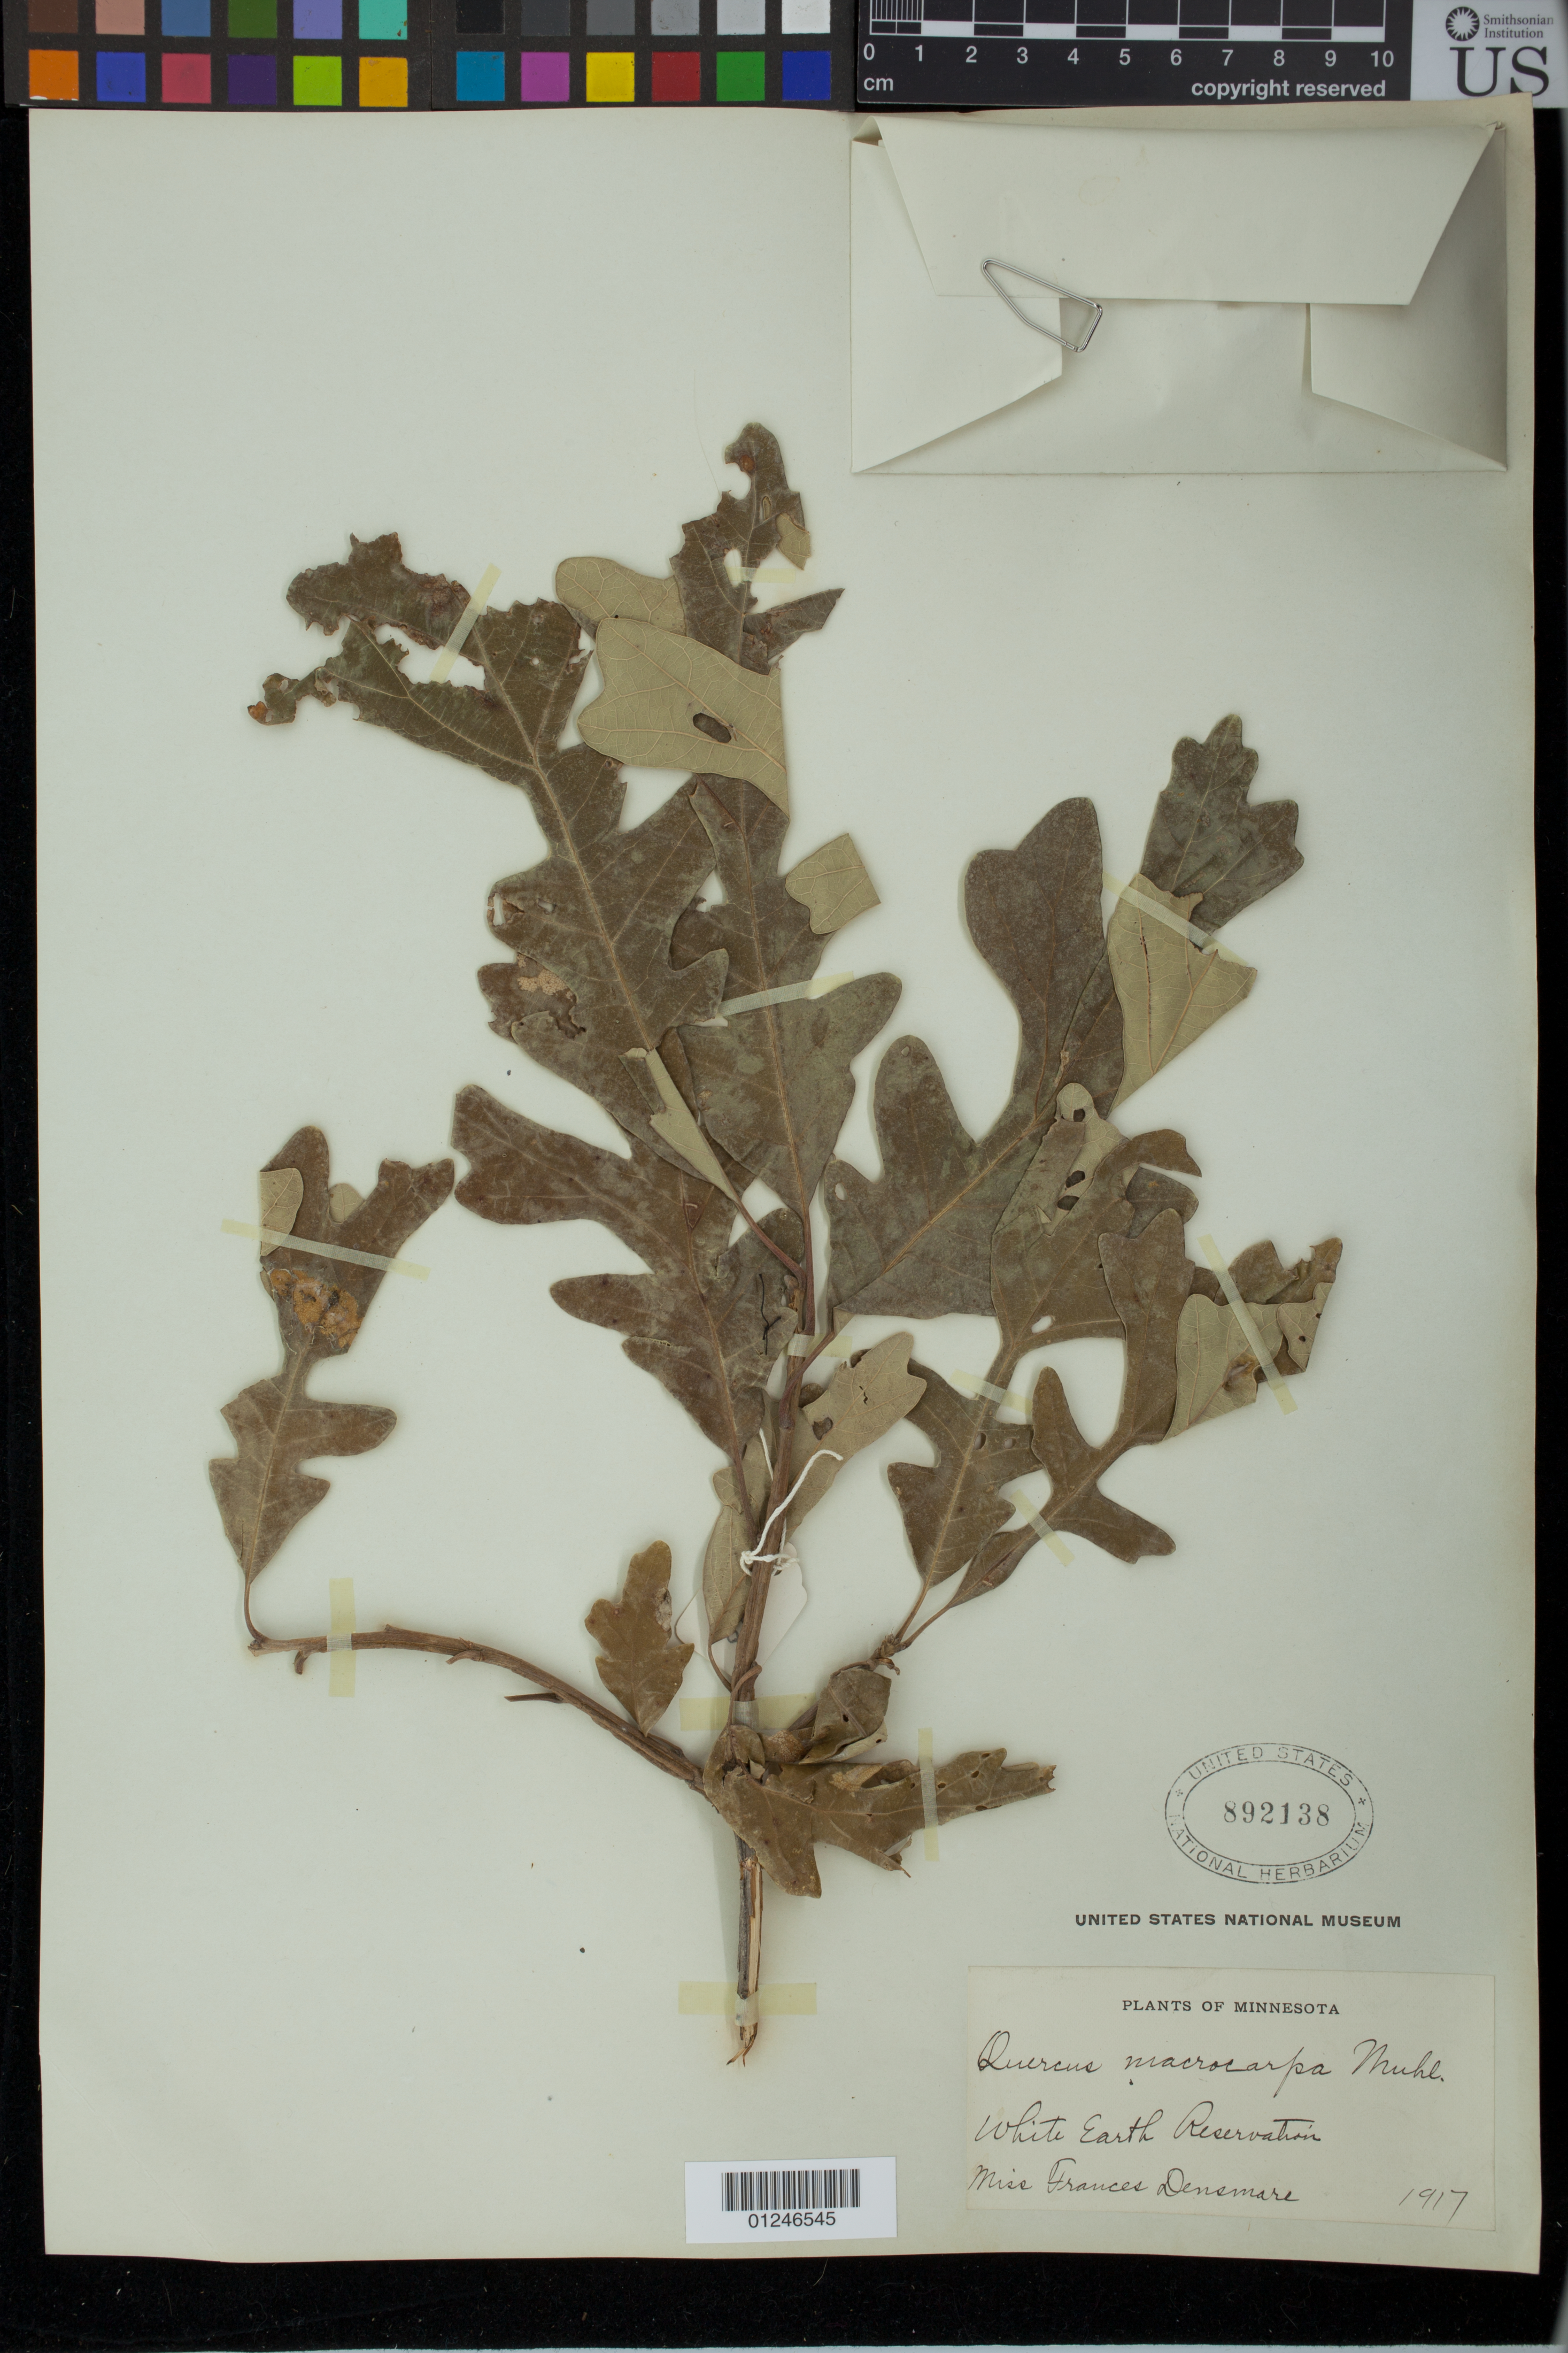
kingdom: Plantae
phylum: Tracheophyta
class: Magnoliopsida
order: Fagales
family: Fagaceae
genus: Quercus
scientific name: Quercus macrocarpa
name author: Michx.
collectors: F. Densmore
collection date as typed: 1917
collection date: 1917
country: United States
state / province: Minnesota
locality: White earth reservation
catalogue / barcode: US 892138